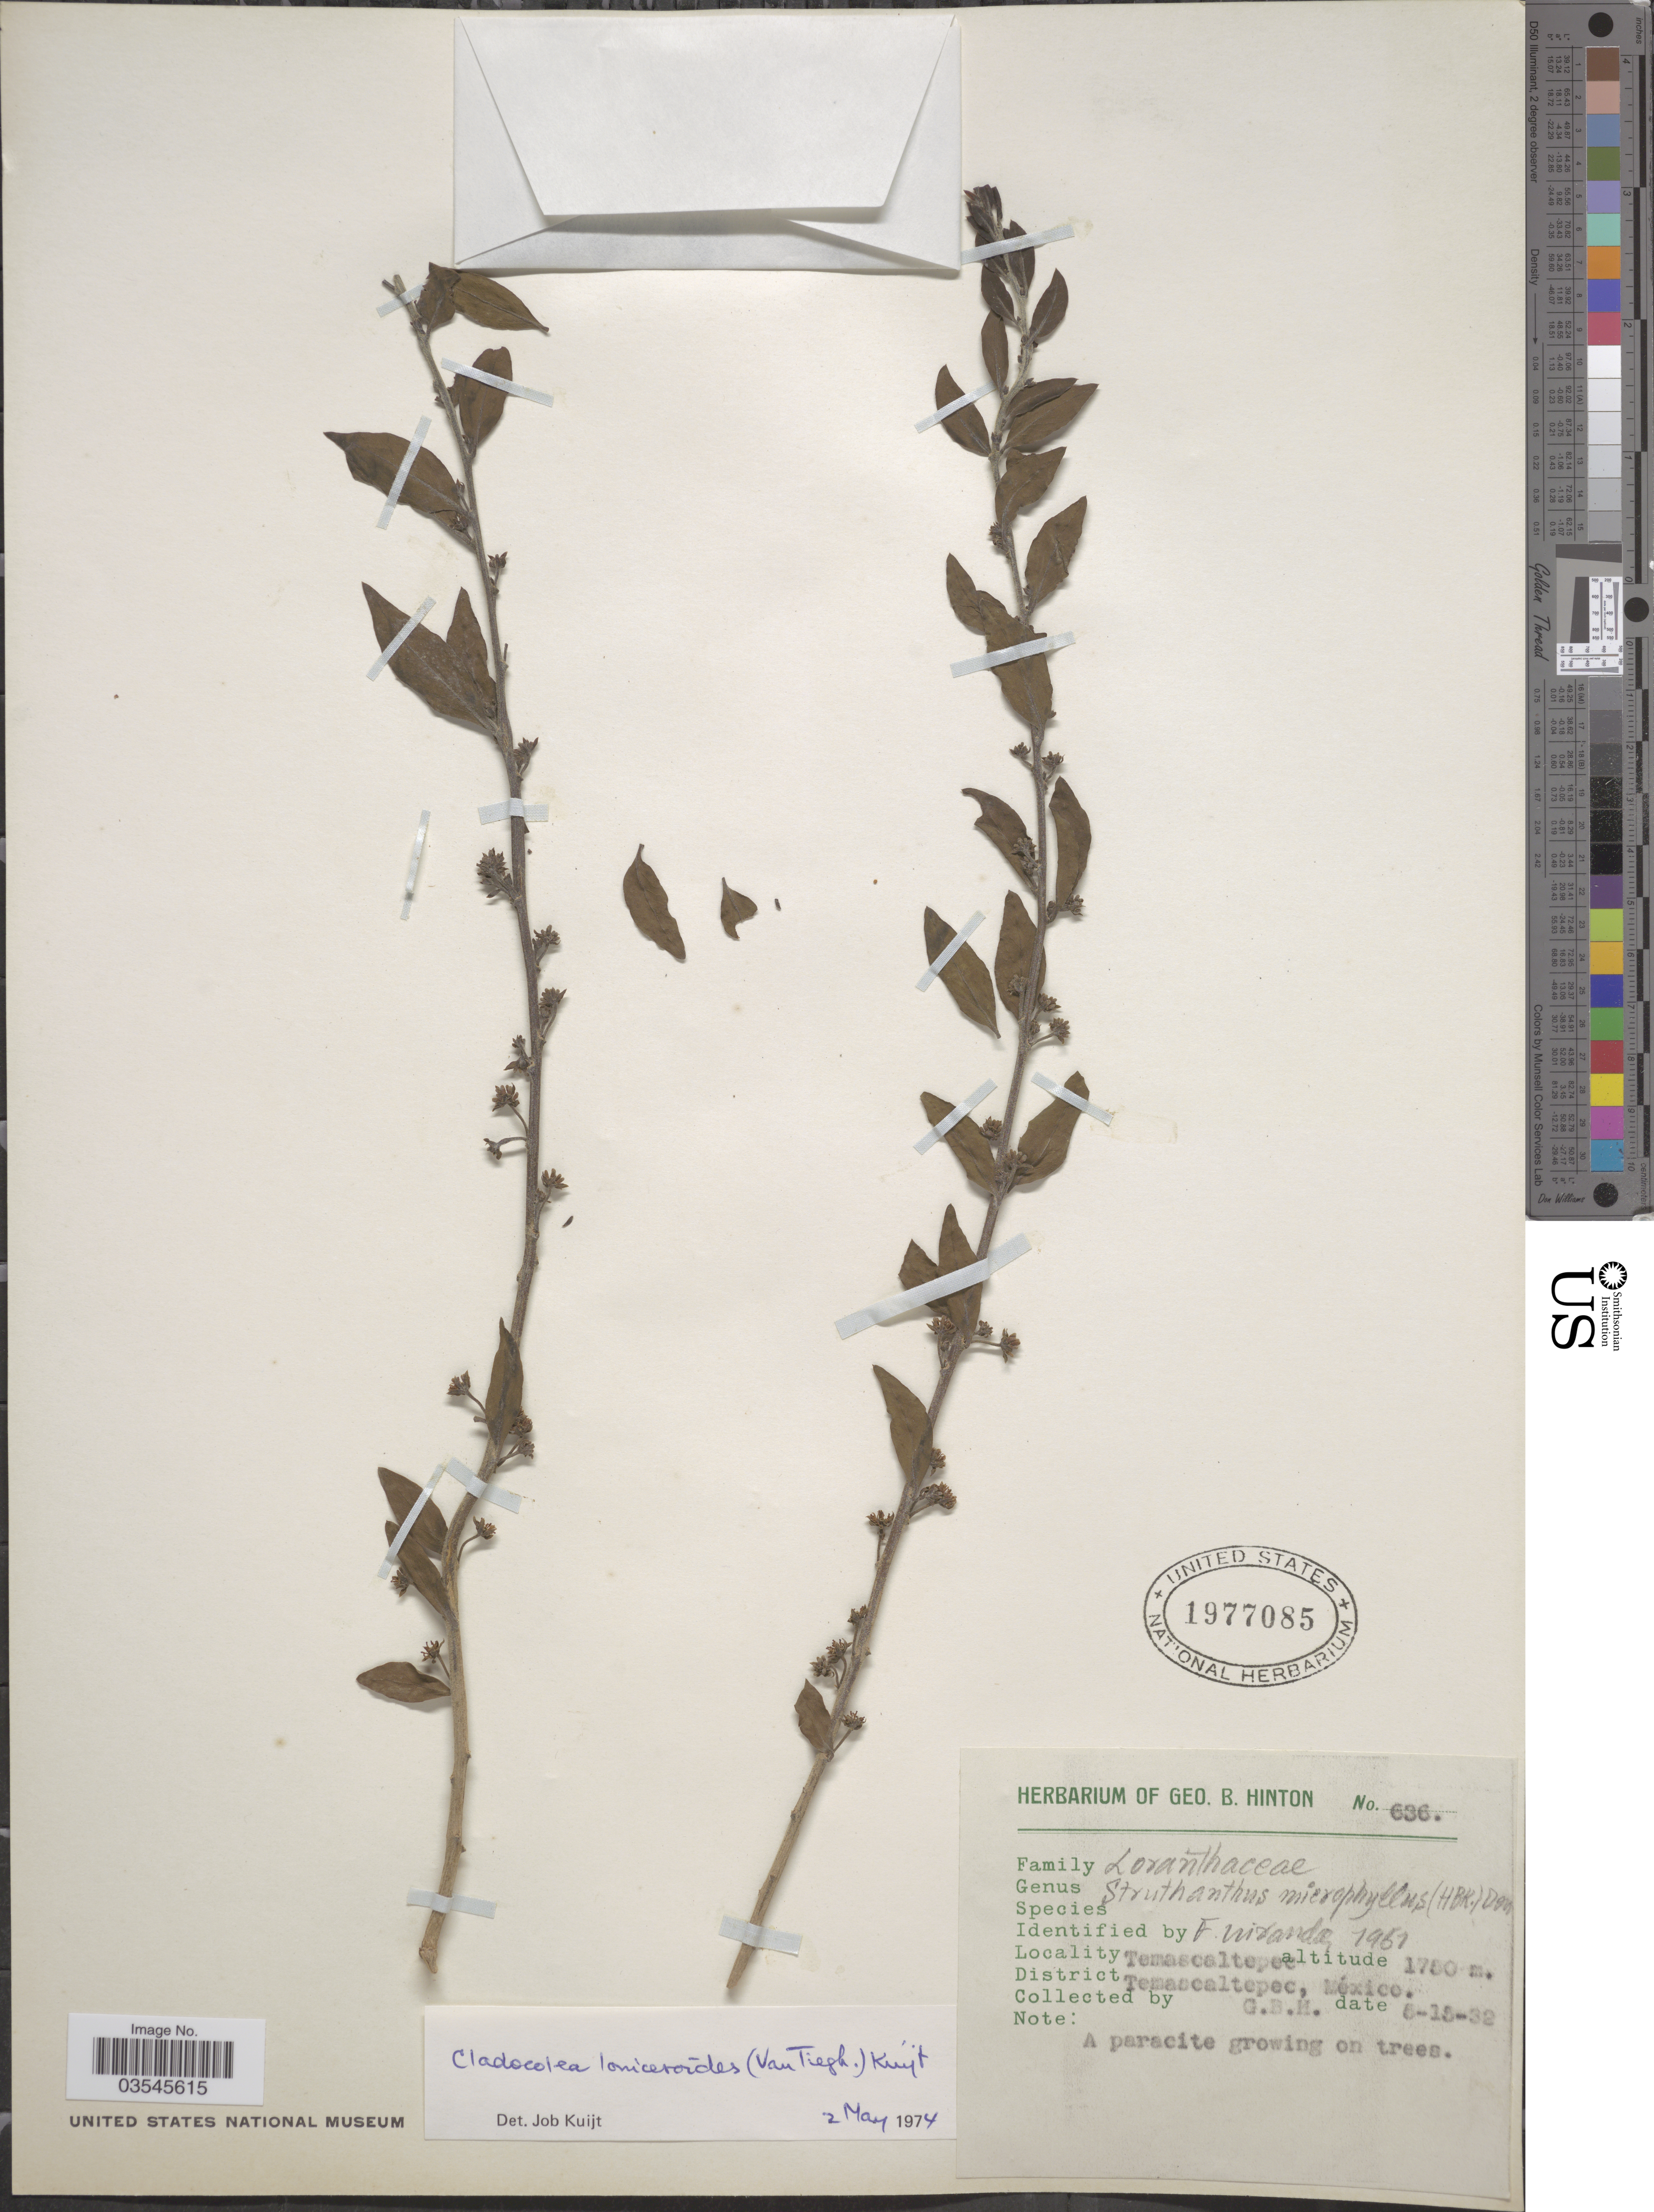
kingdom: Plantae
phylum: Tracheophyta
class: Magnoliopsida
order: Santalales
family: Loranthaceae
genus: Cladocolea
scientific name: Cladocolea loniceroides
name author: (Tiegh.) Kuijt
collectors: G. B. Hinton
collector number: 636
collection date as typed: Transcribed d/m/y: 15/5/32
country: Mexico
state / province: México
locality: Temascaltepec, District of Temascaltepec.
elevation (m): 1750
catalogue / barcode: US 1977085